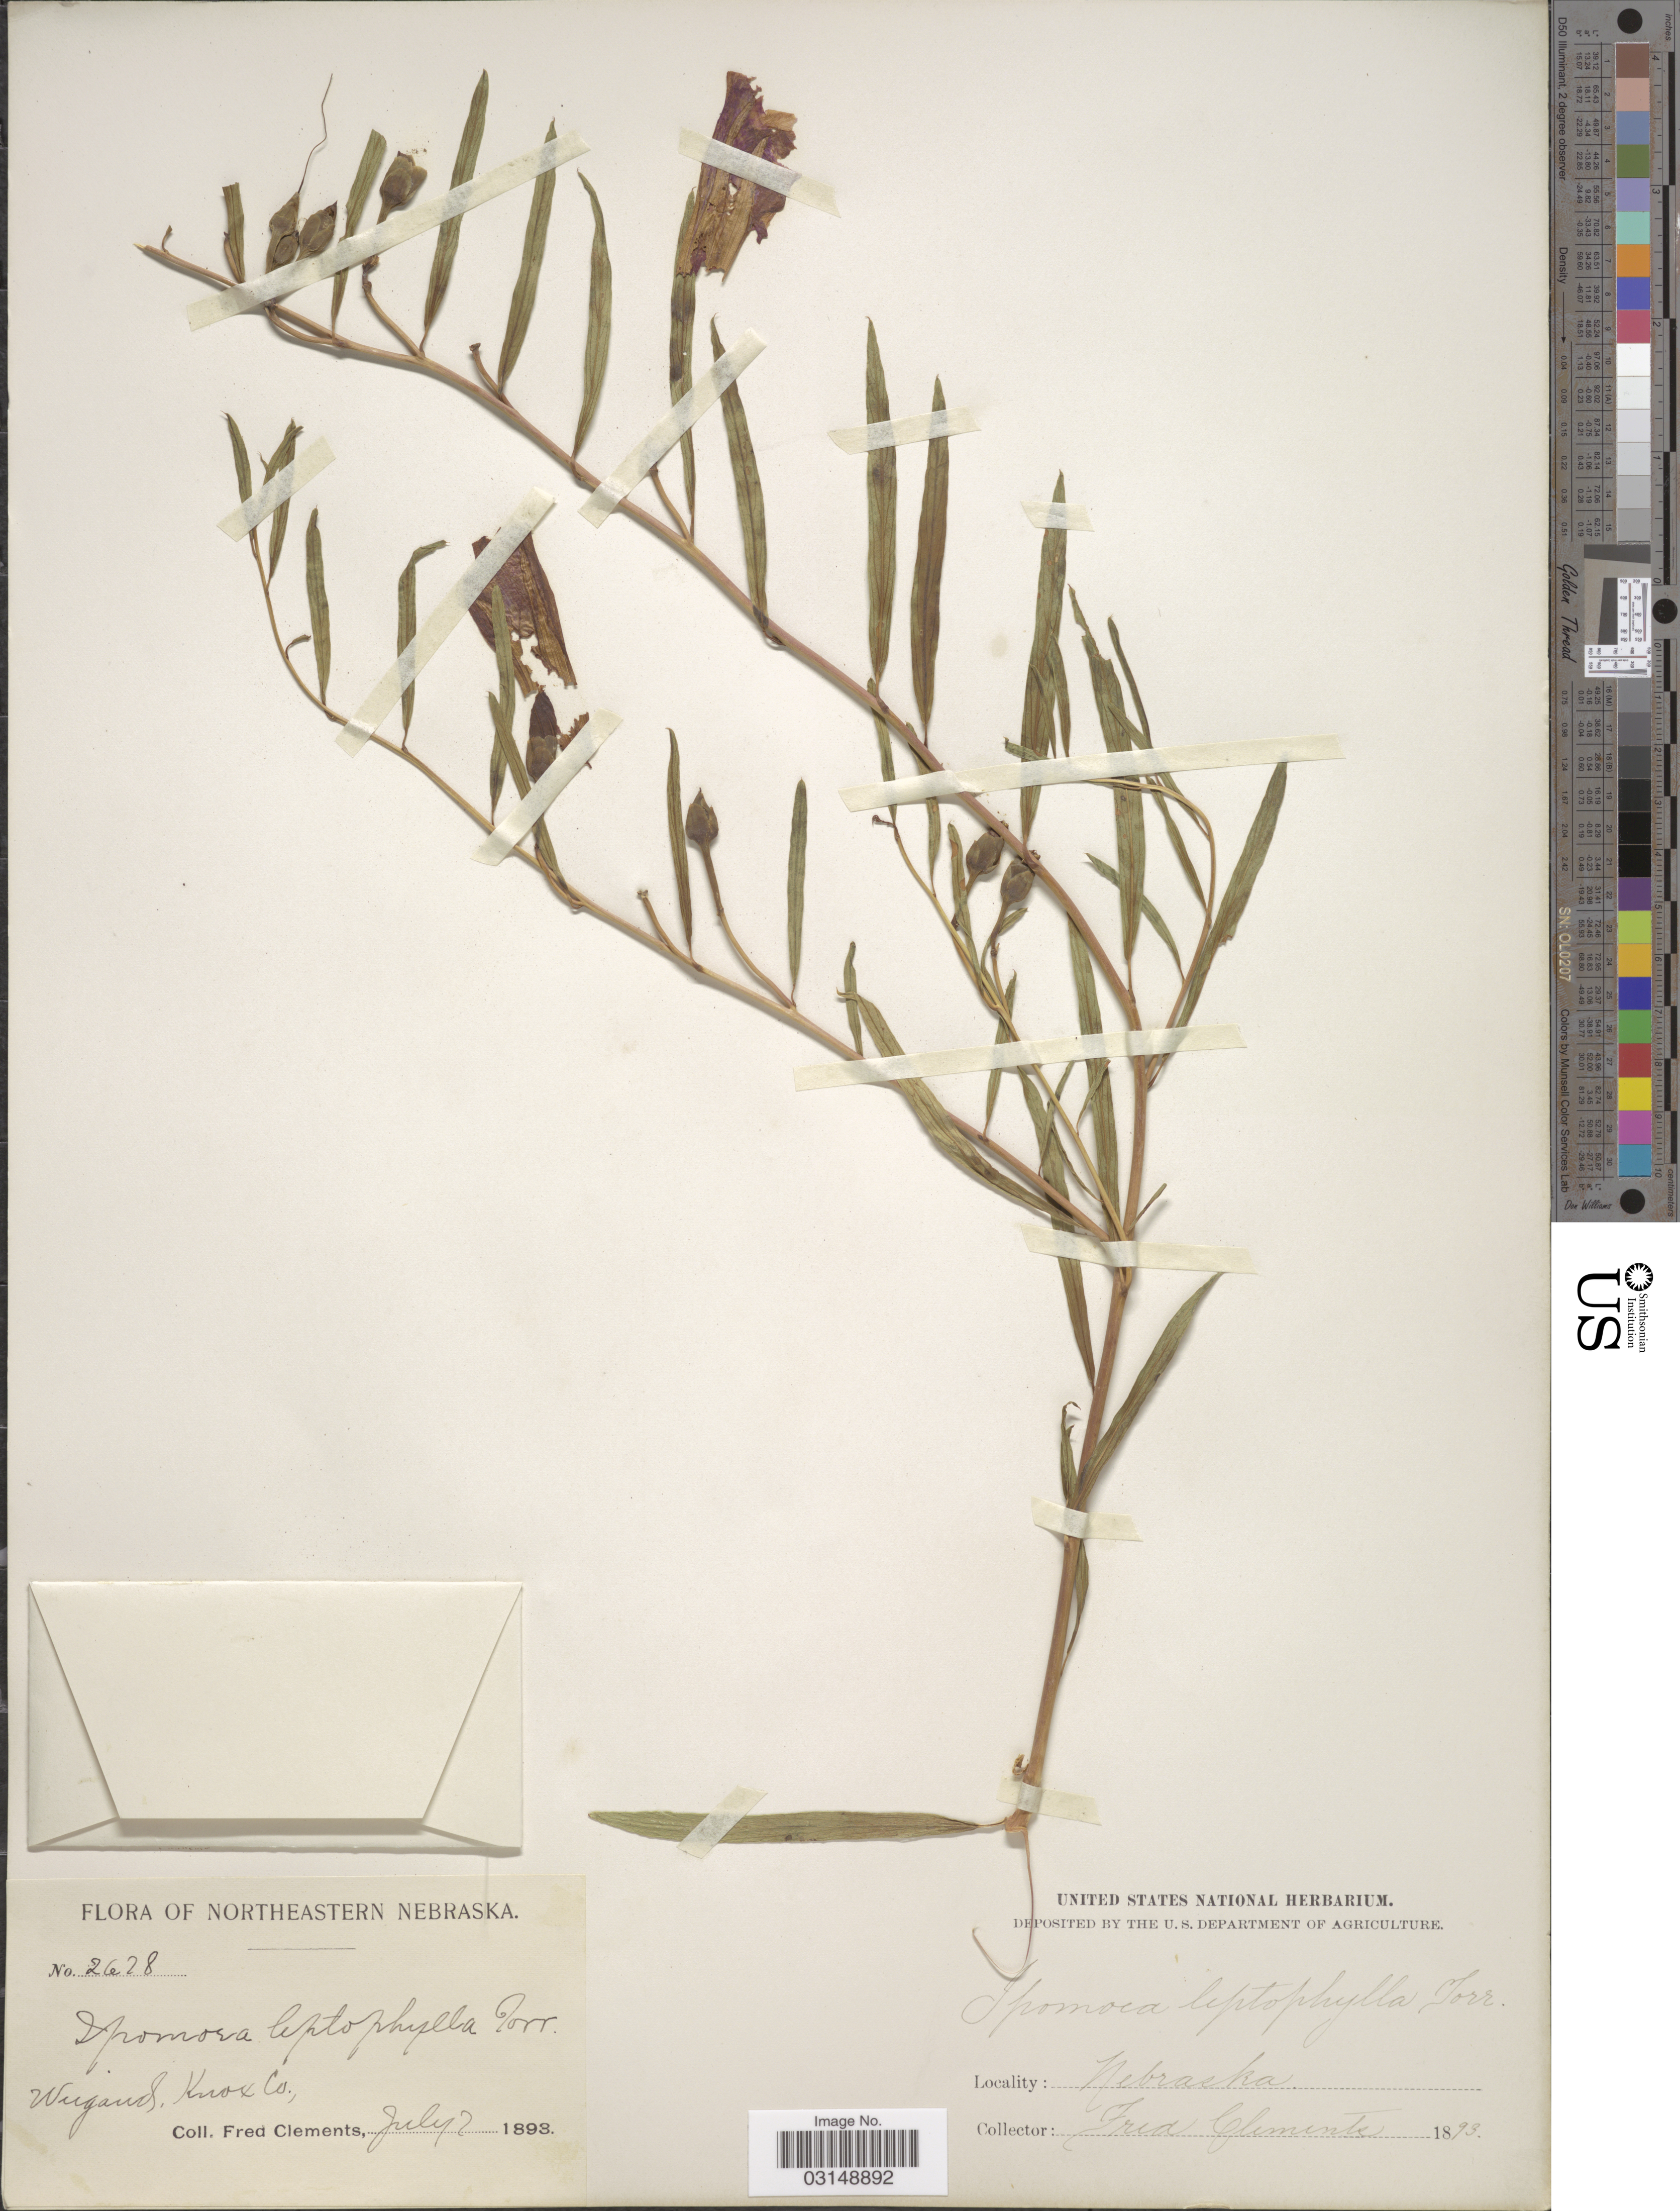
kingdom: Plantae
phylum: Tracheophyta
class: Magnoliopsida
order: Solanales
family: Convolvulaceae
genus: Ipomoea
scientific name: Ipomoea leptophylla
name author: Torr.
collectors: F. Clements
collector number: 2628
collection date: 1893-07-07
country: United States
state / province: Nebraska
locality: Northeastern Nebraska. Wiegand, Knox Co.